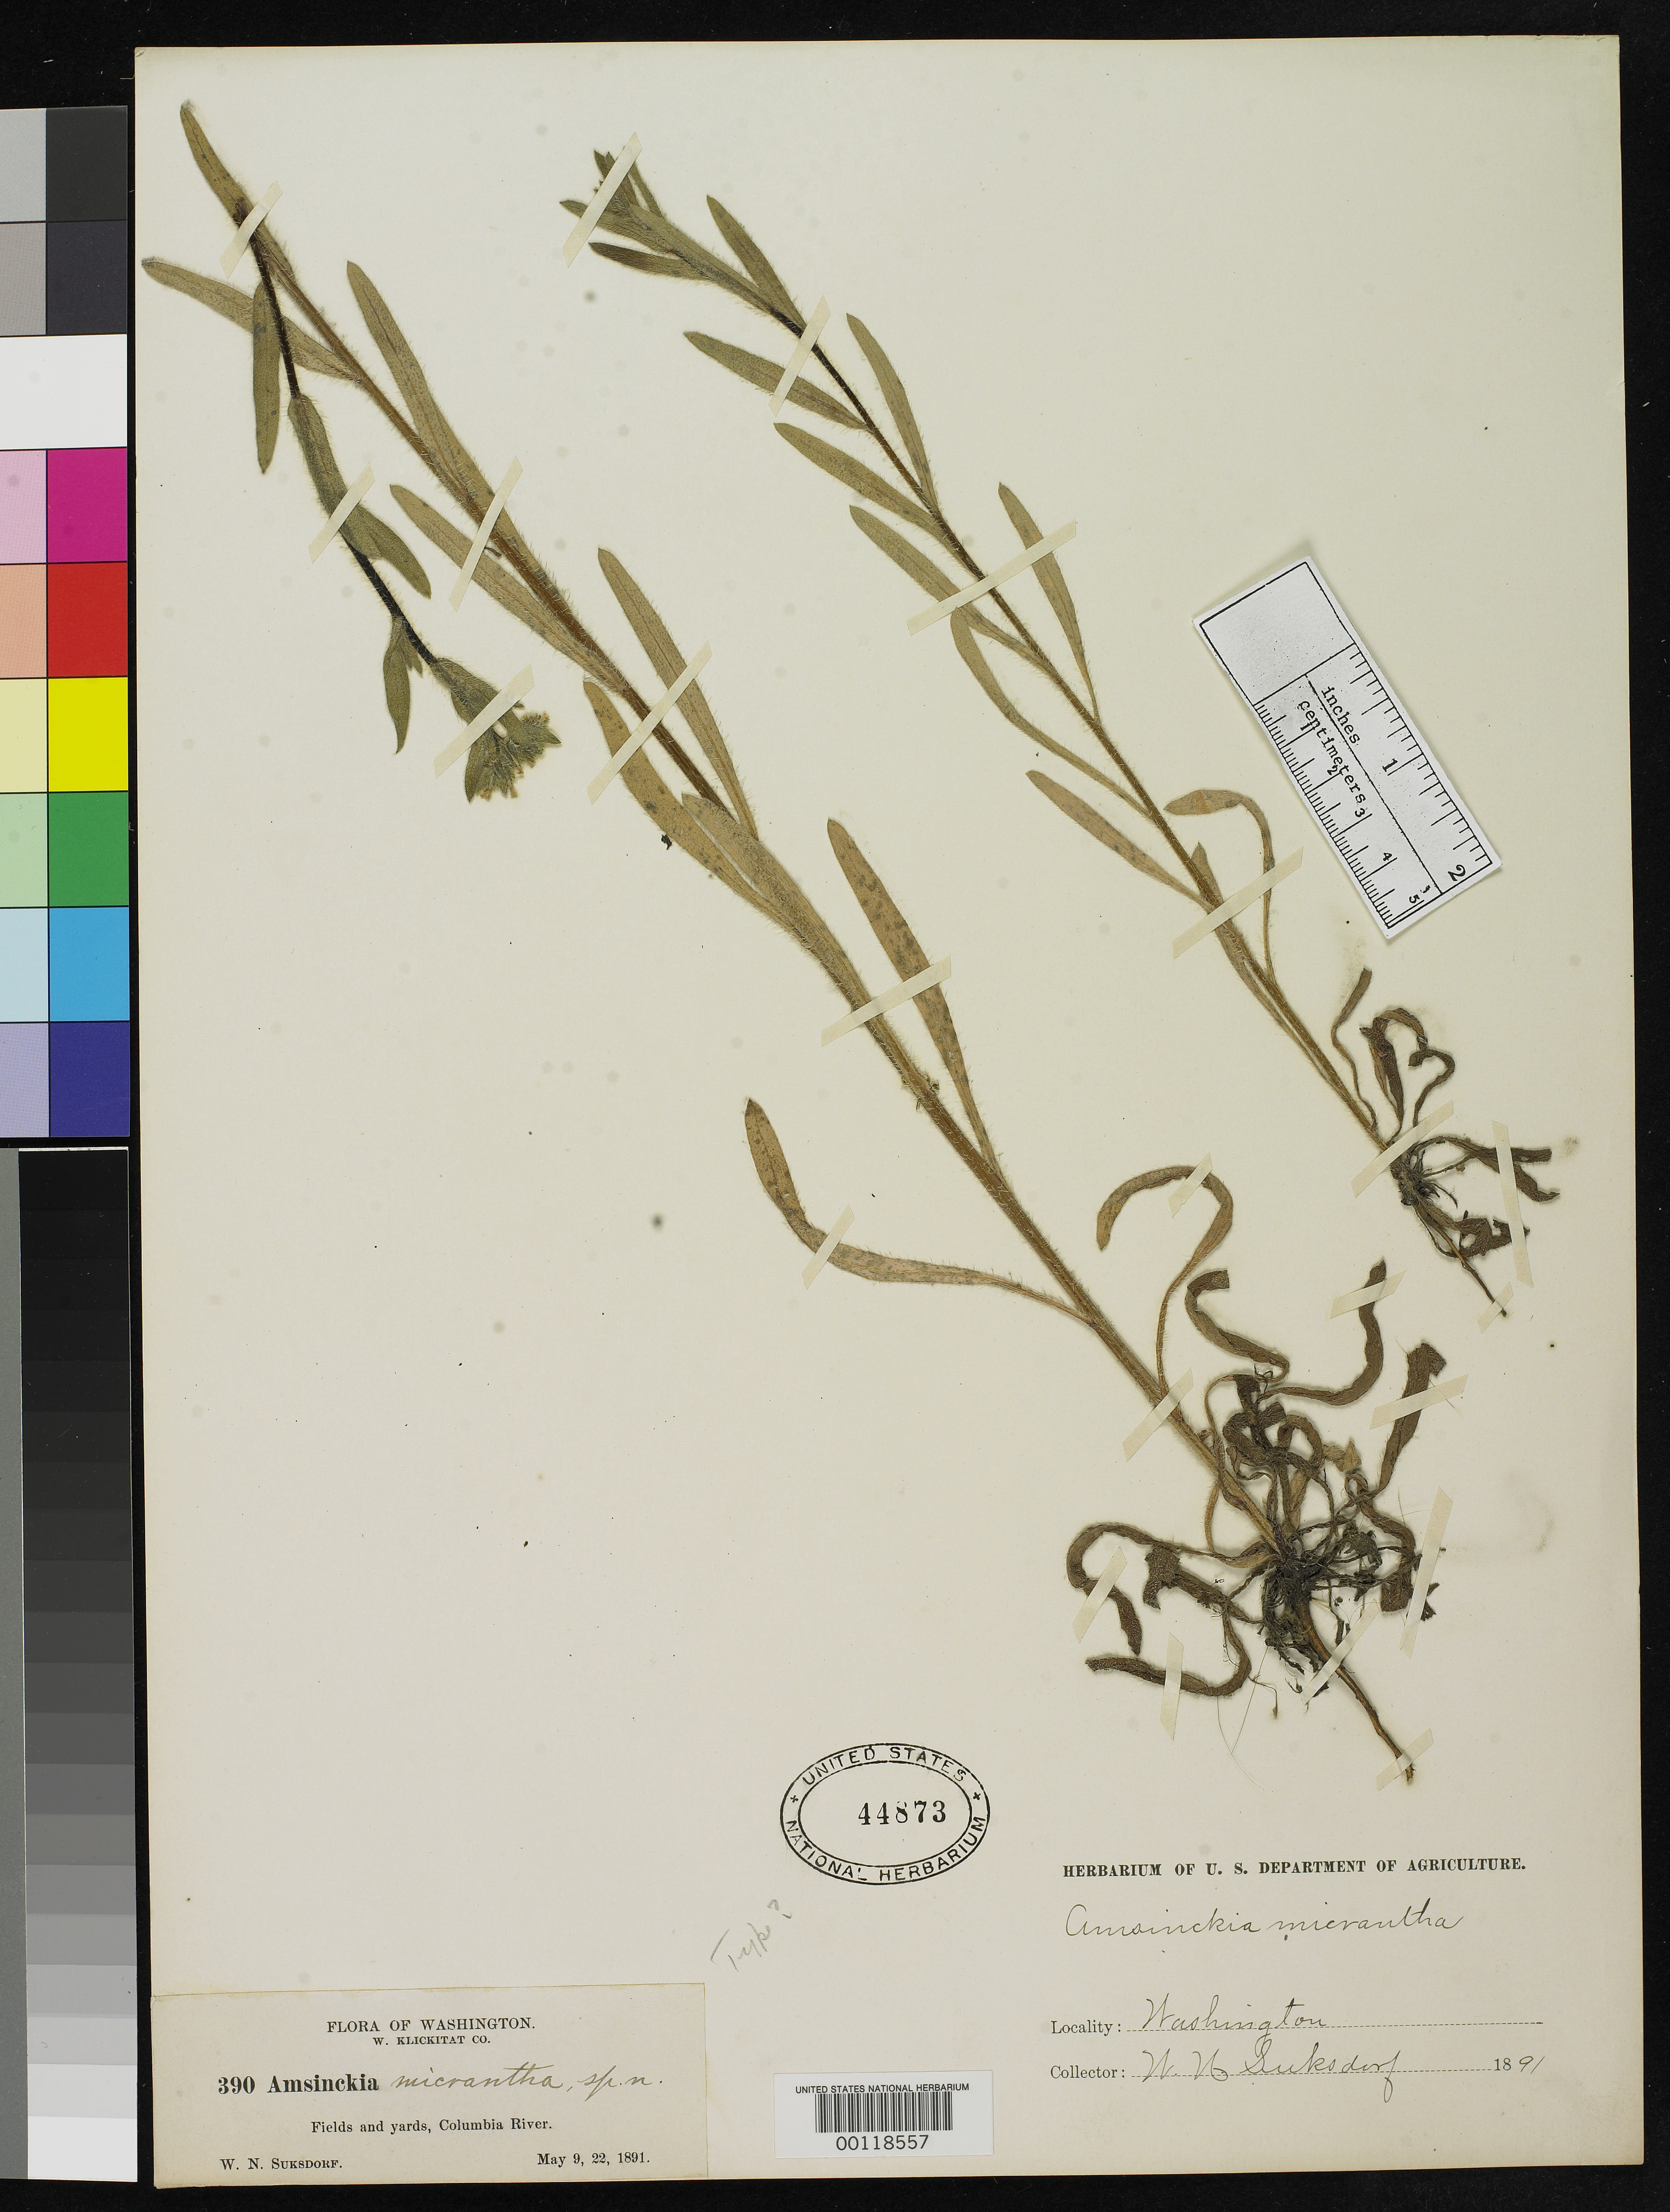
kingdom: Plantae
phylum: Tracheophyta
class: Magnoliopsida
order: Boraginales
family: Boraginaceae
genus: Amsinckia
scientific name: Amsinckia micrantha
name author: Suksd.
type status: Isotype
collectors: W. N. Suksdorf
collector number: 390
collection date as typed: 09 May 1891 and 22 May 1891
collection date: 1891-05-09,1891-05-22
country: United States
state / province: Washington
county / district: Klickitat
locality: Columbia River.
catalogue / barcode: US 44873